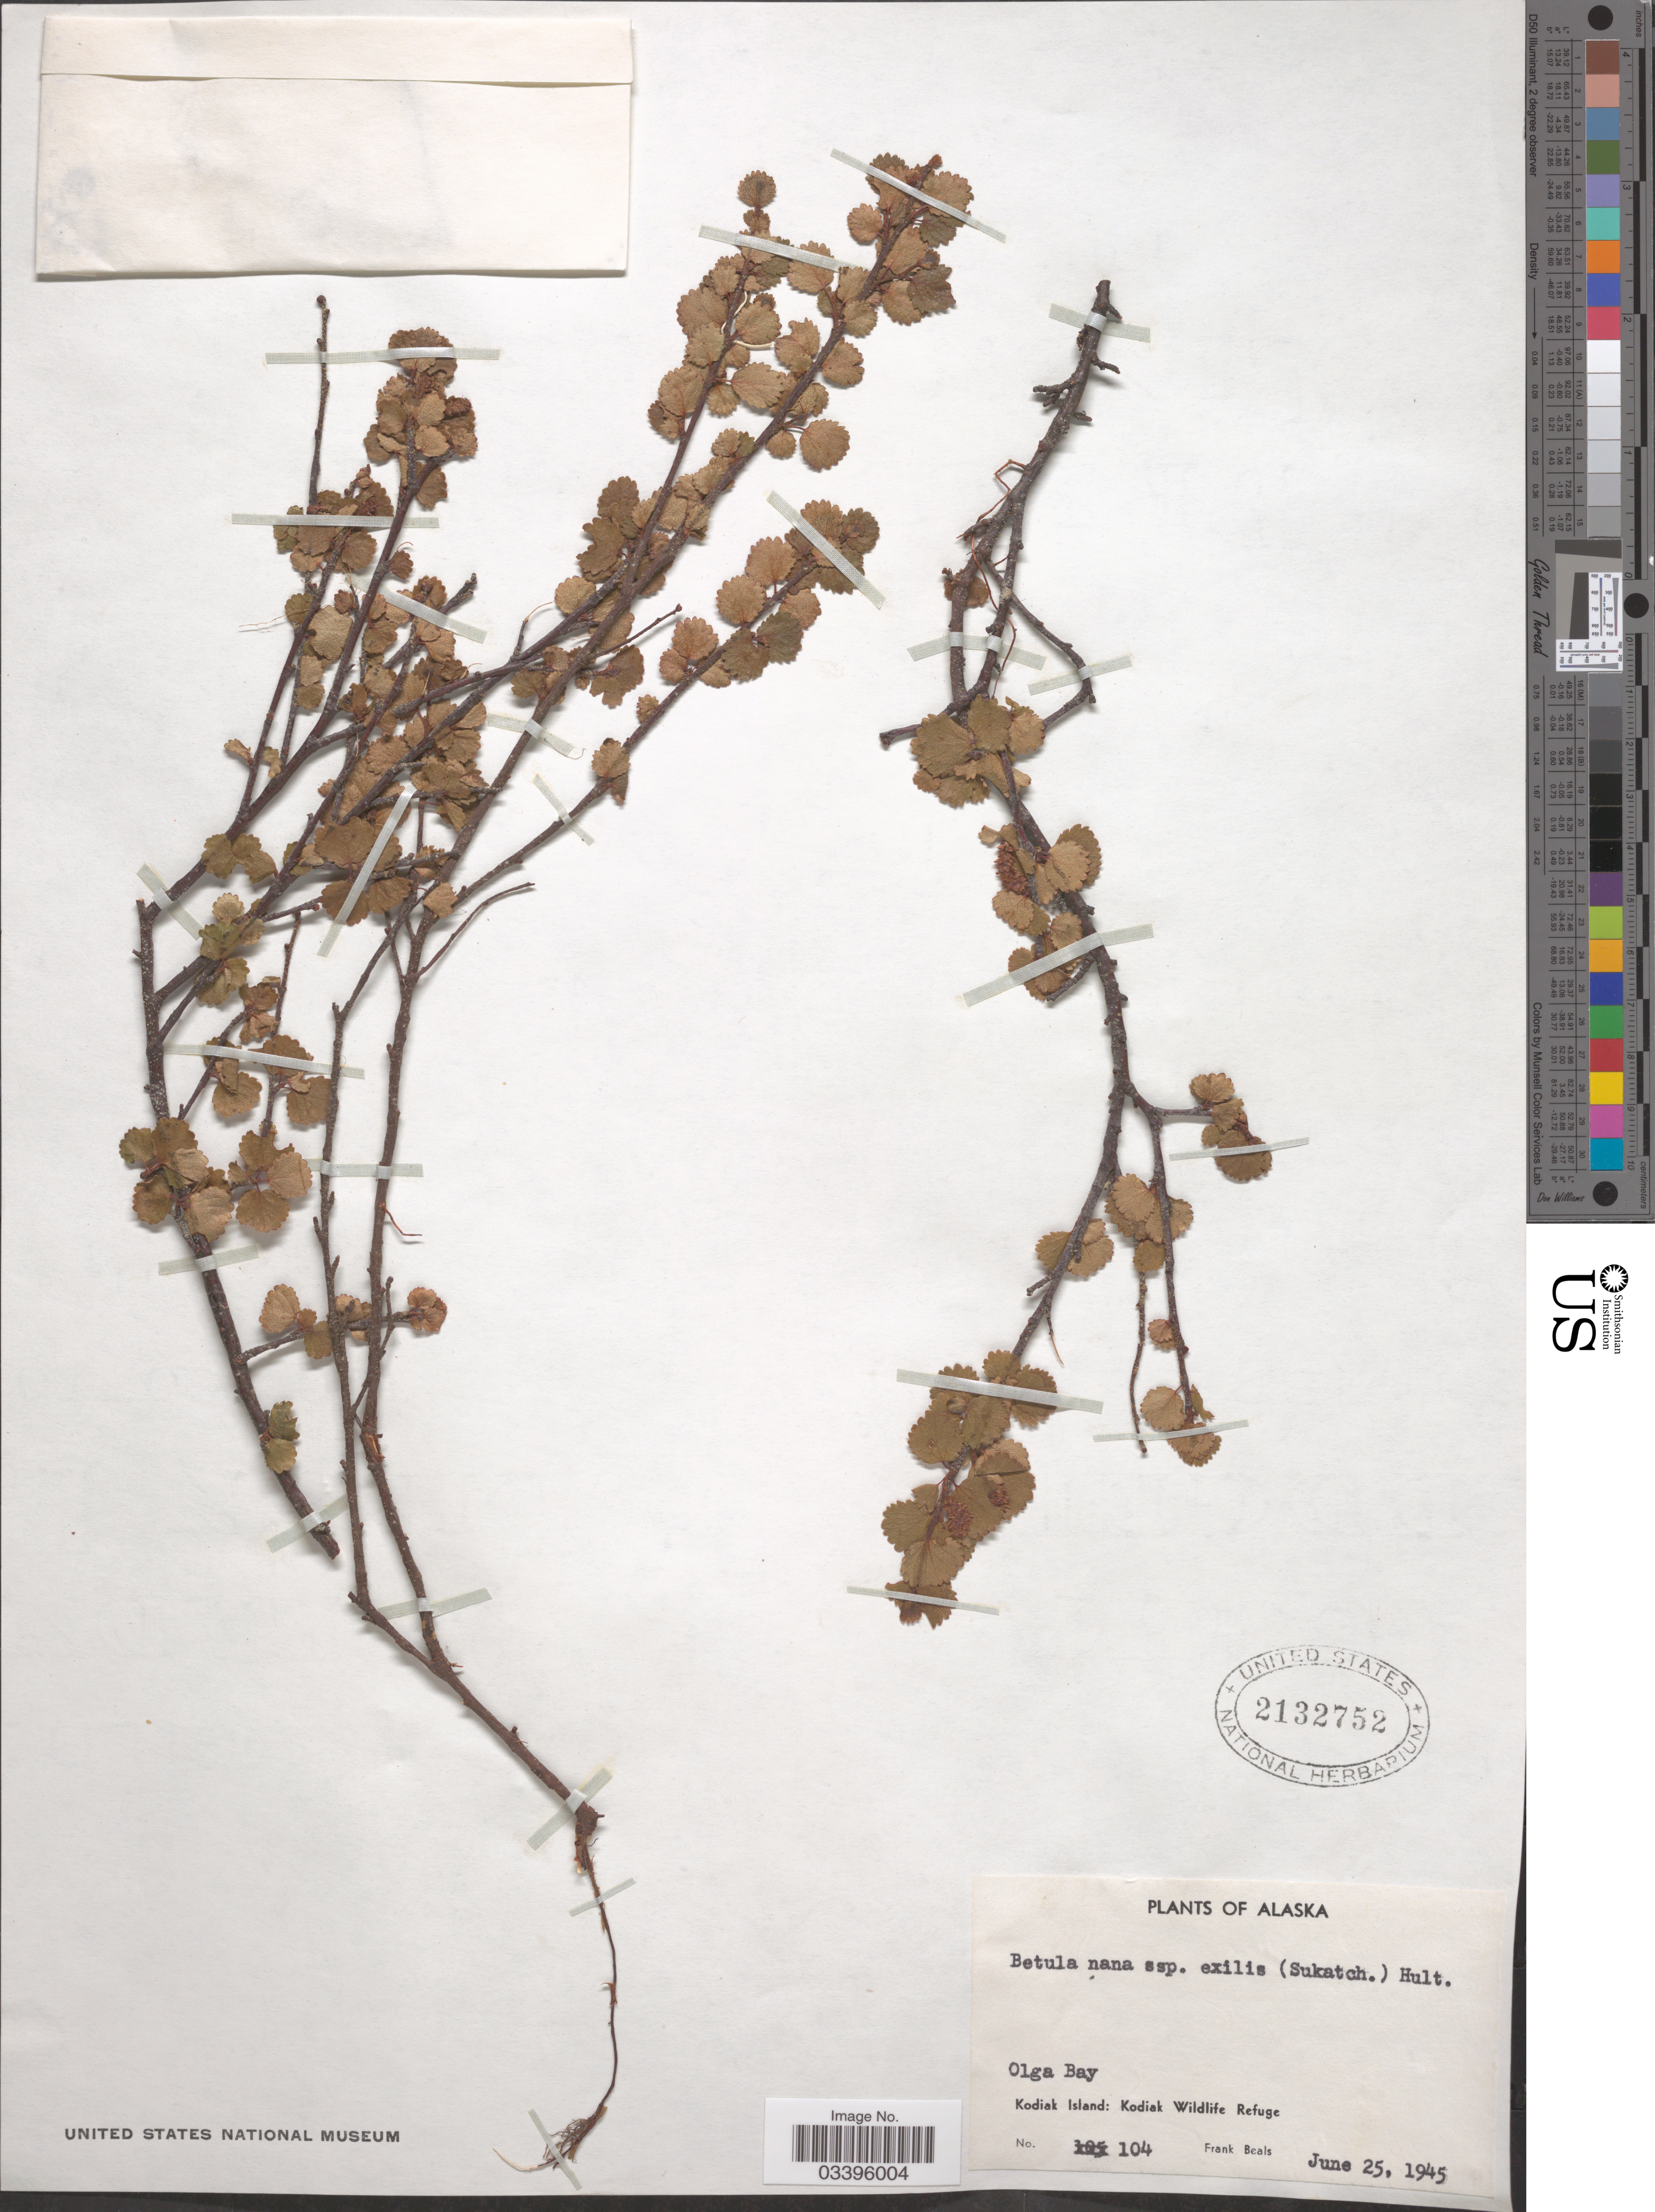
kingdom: Plantae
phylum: Tracheophyta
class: Magnoliopsida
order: Fagales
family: Betulaceae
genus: Betula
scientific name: Betula nana subsp. exilis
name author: L.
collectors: F. Beals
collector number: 104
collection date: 1945-06-25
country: United States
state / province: Alaska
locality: Olga Bay. Kodiak Island: Kodiak Wildlife Refuge.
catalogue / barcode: US 2132752